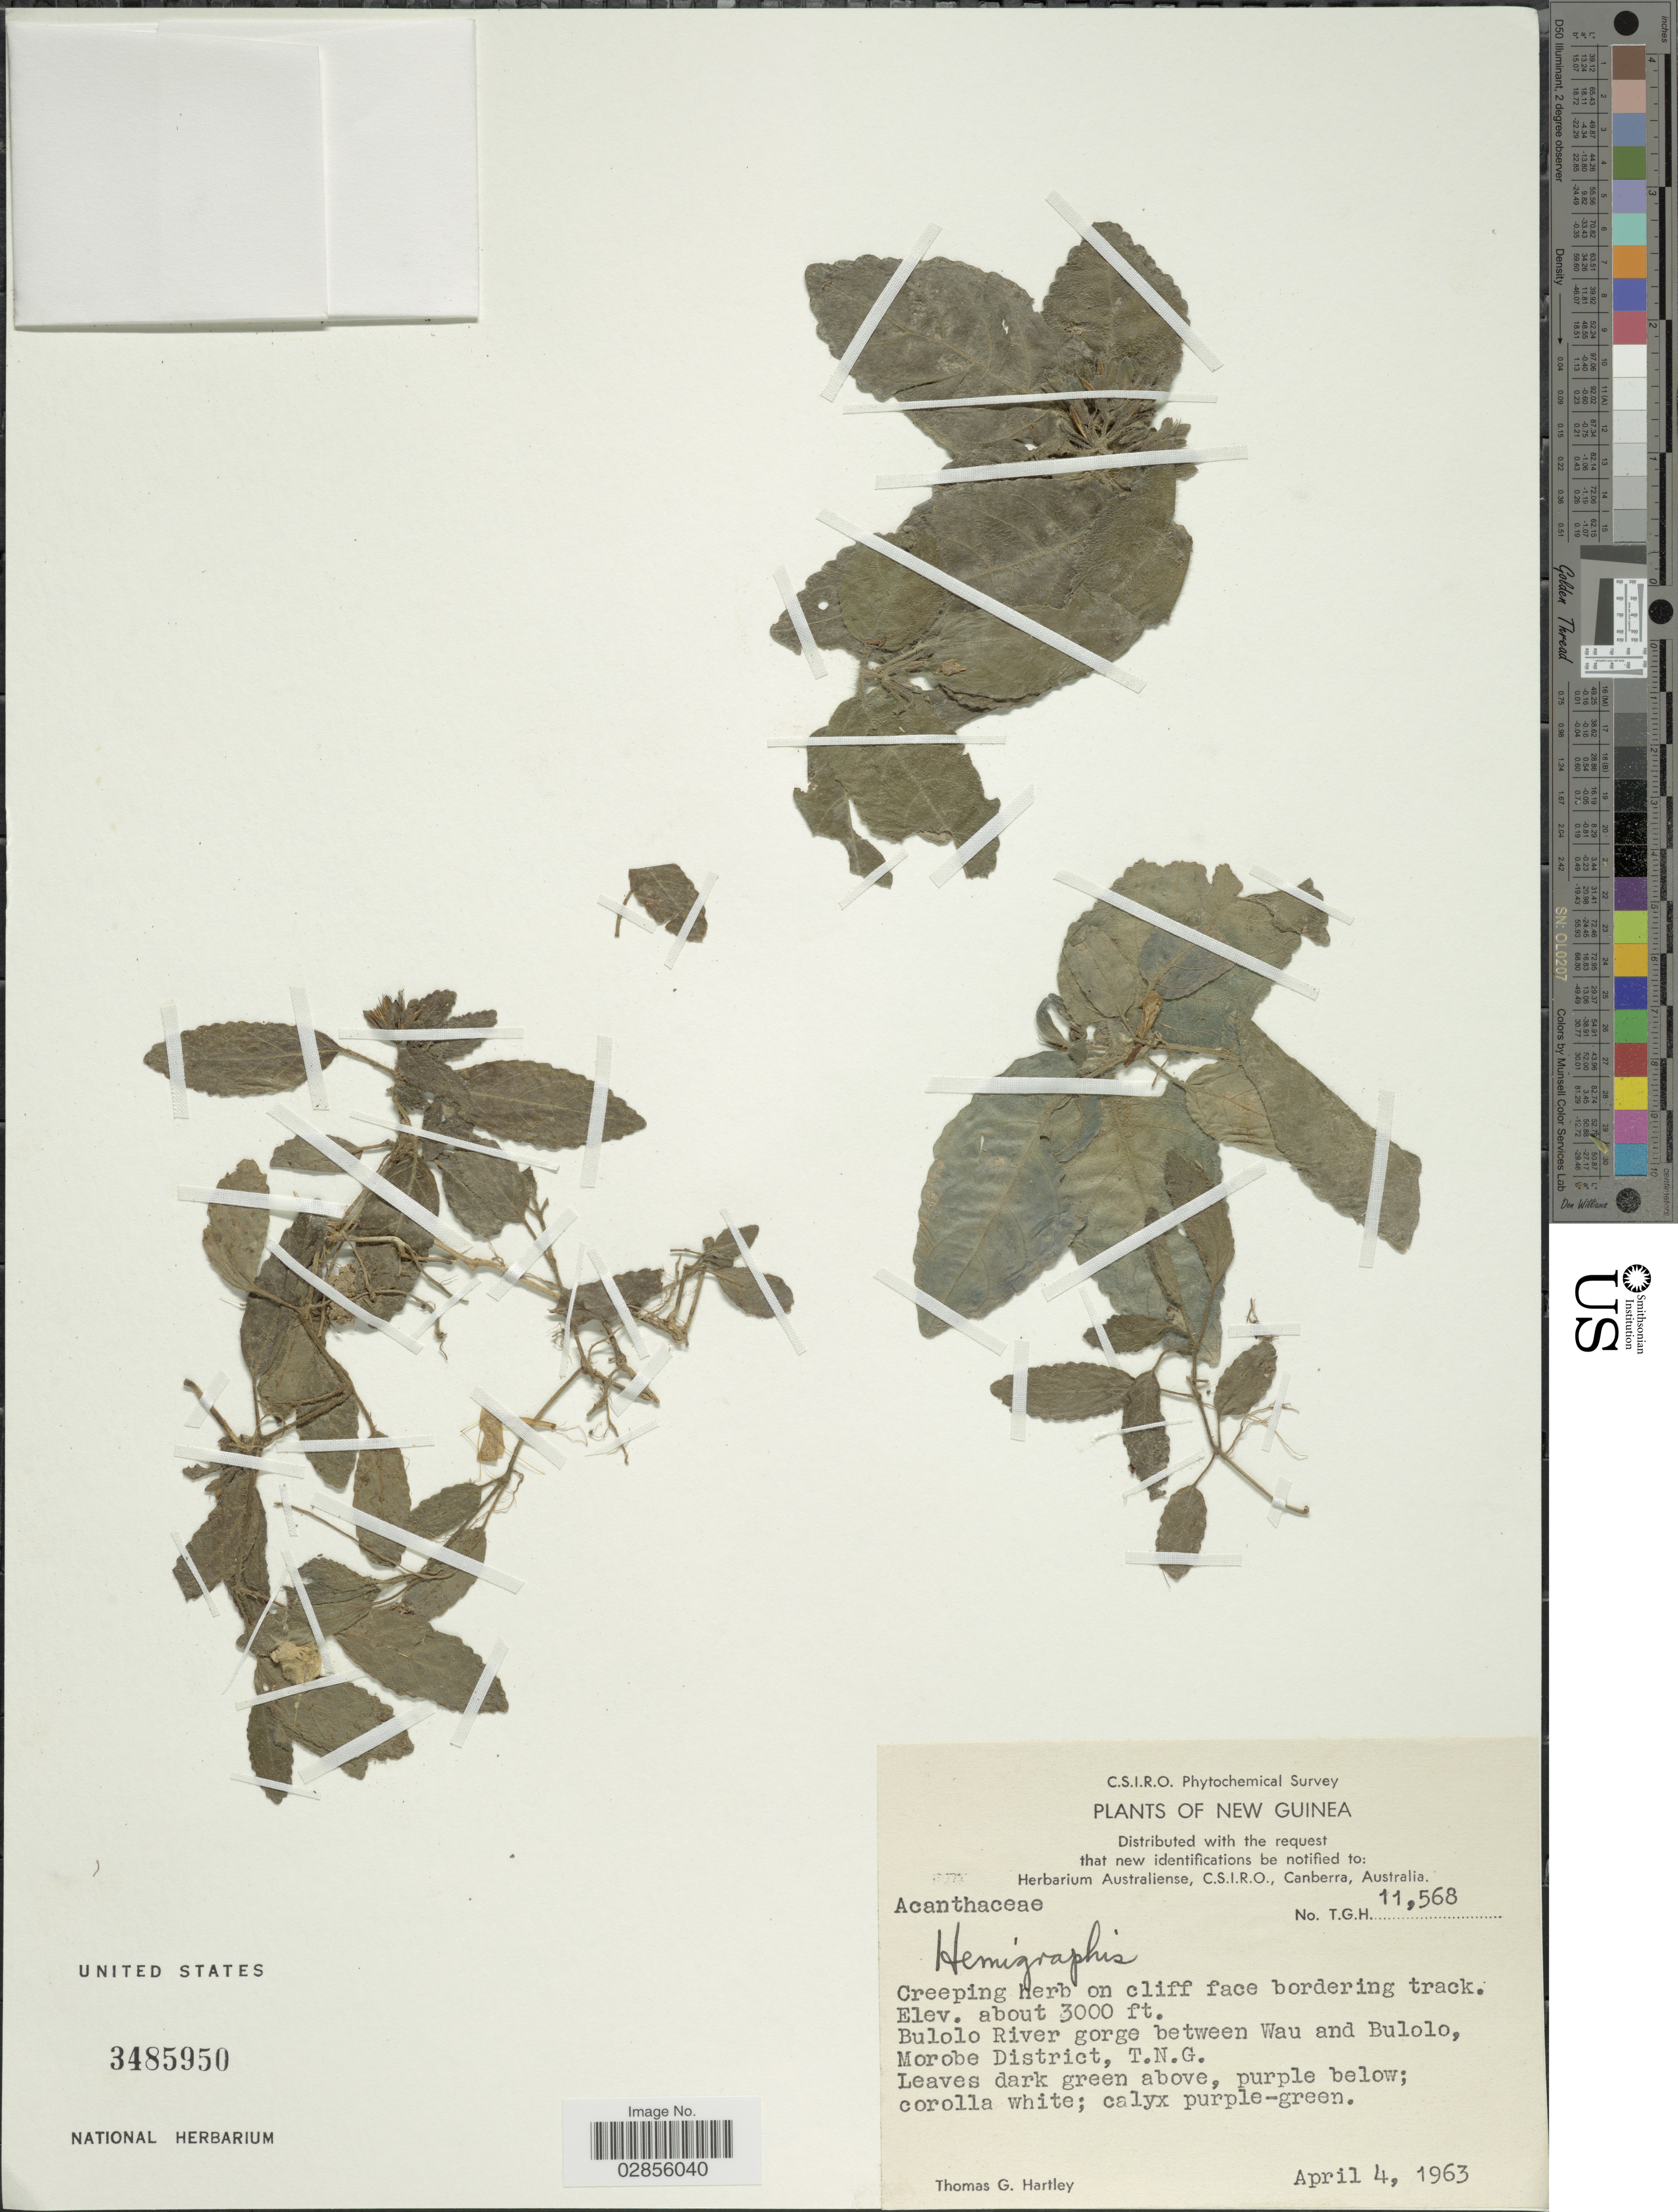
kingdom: Plantae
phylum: Tracheophyta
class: Magnoliopsida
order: Lamiales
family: Acanthaceae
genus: Strobilanthes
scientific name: Strobilanthes sp.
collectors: T. G. Hartley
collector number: T.G.H.11568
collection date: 1963-04-04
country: Papua New Guinea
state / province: Morobe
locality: New Guinea. Bulolo River gorge between Wau and Bulolo, Morobe District, T.N.G.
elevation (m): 914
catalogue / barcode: US 3485950